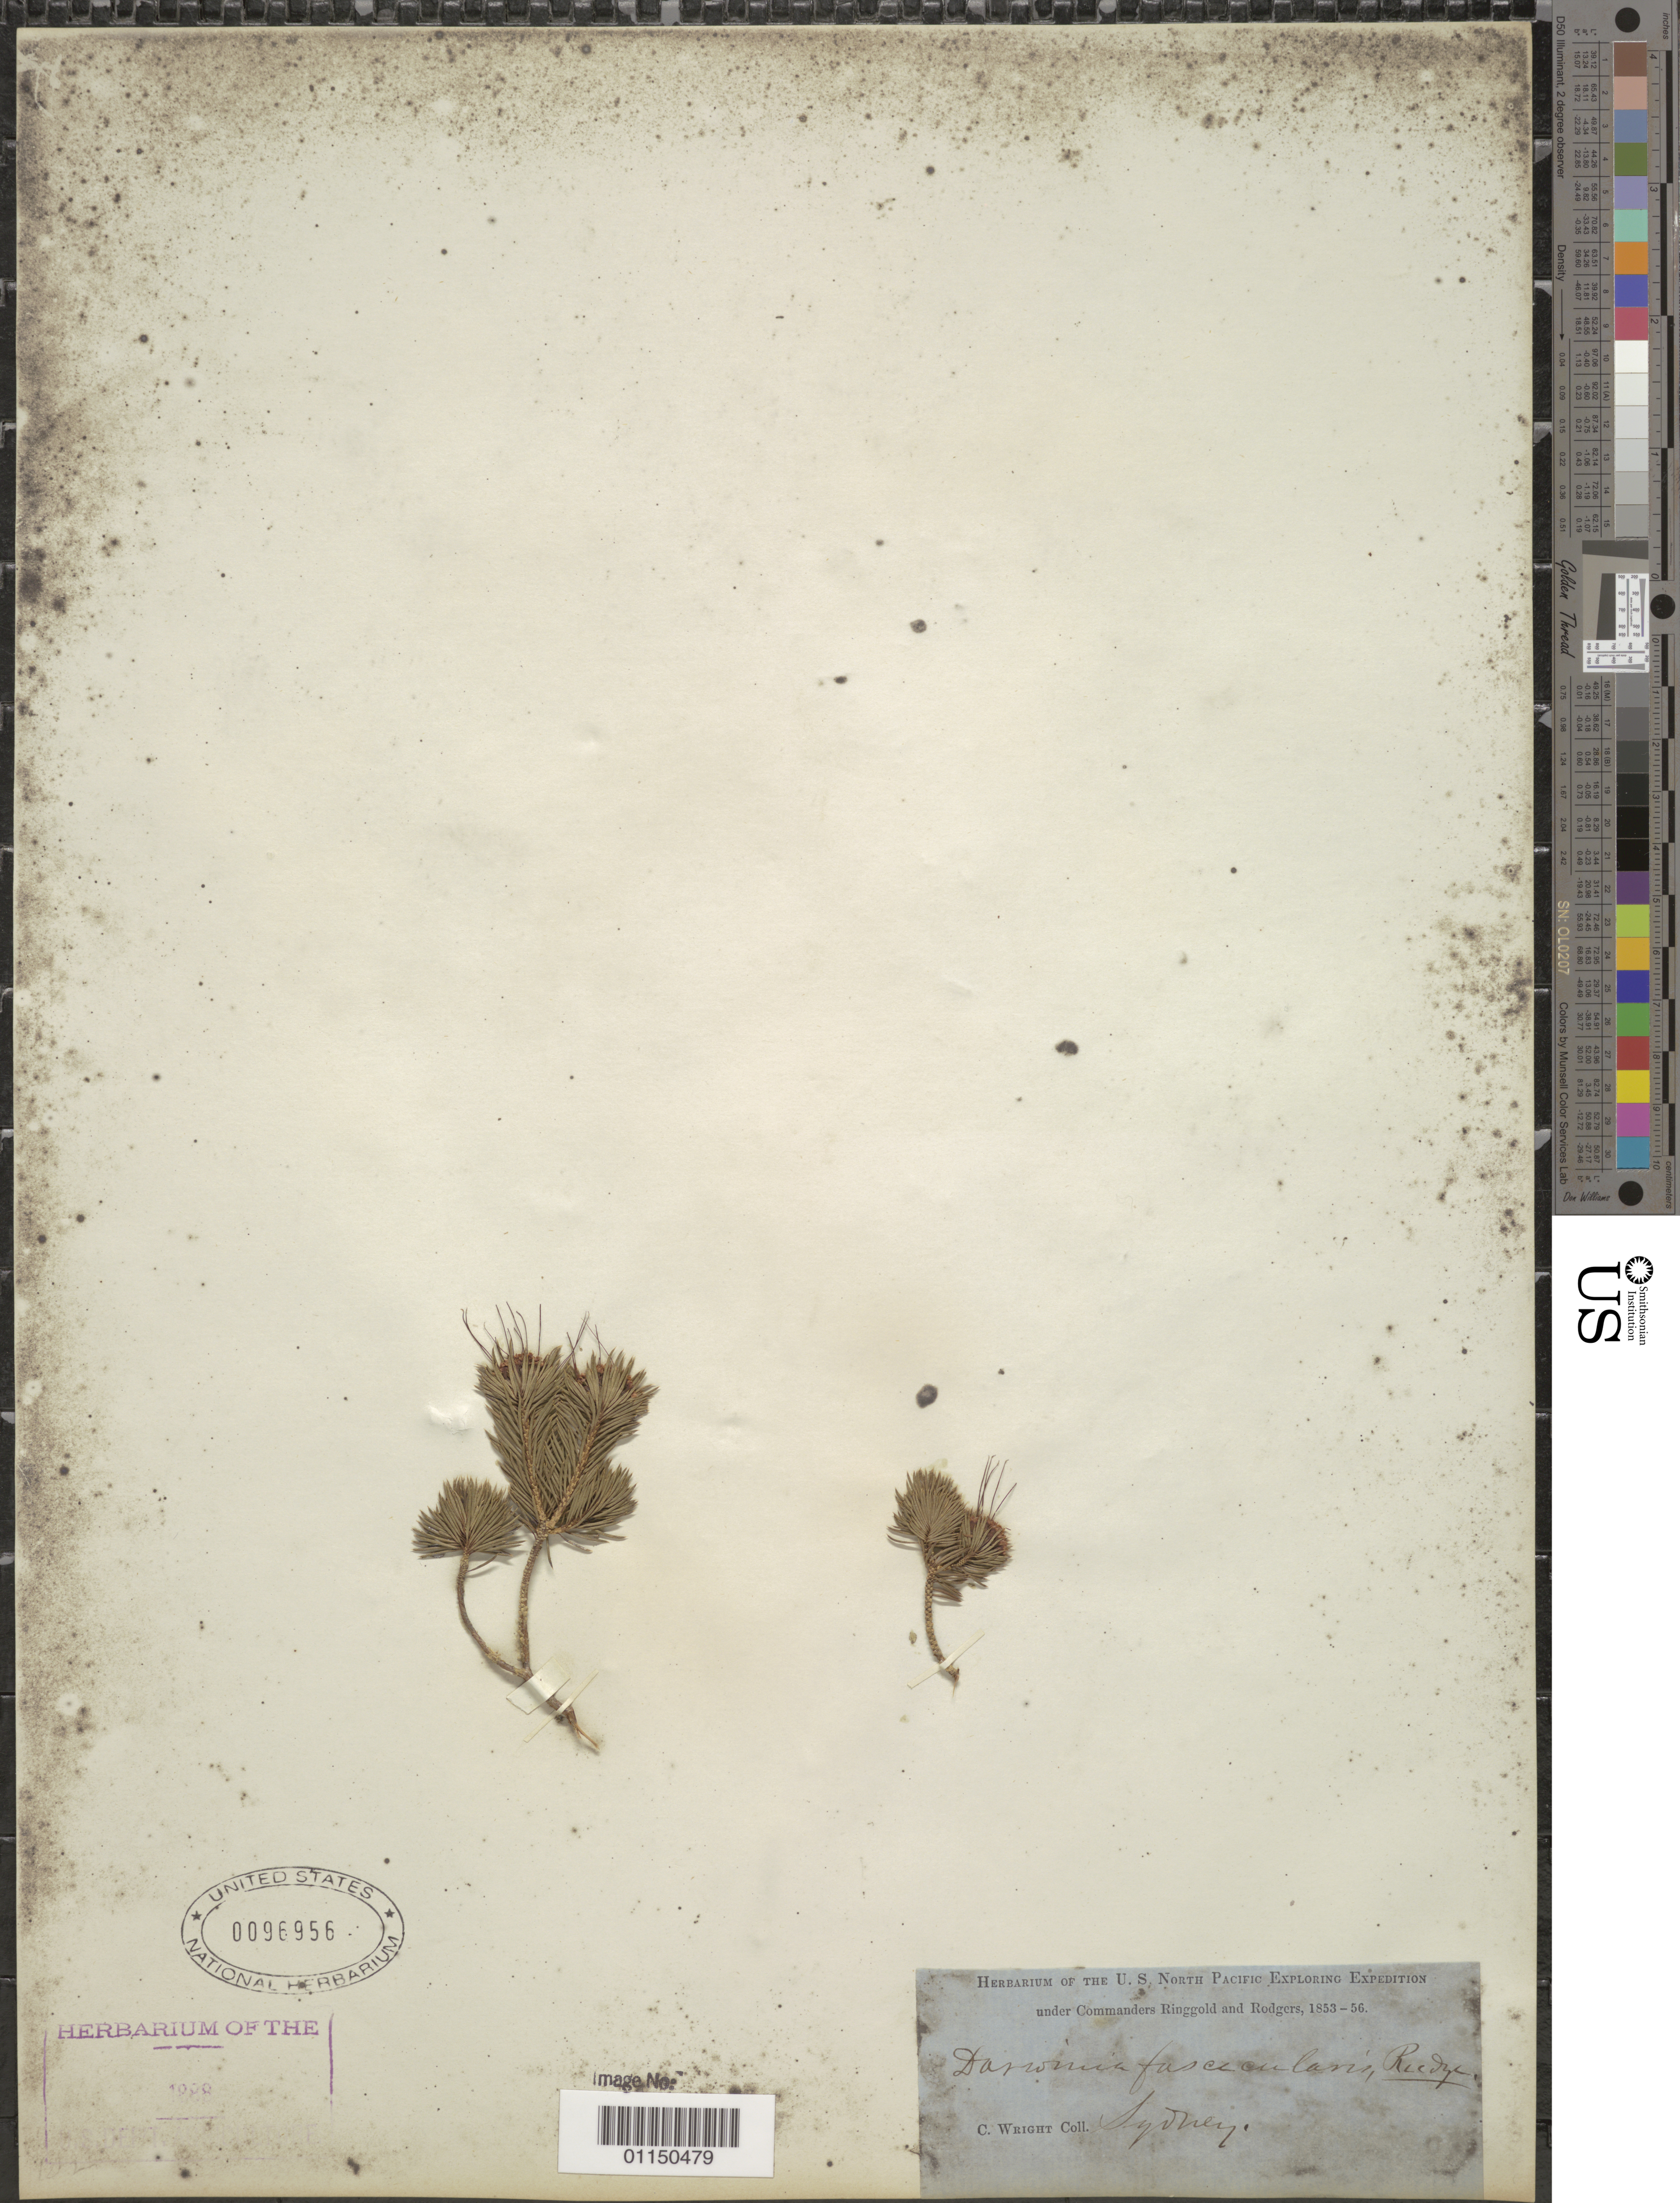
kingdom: Plantae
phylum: Tracheophyta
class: Magnoliopsida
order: Myrtales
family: Myrtaceae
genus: Darwinia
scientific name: Darwinia fascicularis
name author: Rudge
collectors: C. Wright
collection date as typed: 1853 to -- -- 1856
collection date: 1853/1856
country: Australia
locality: Sydney.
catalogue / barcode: US 96956